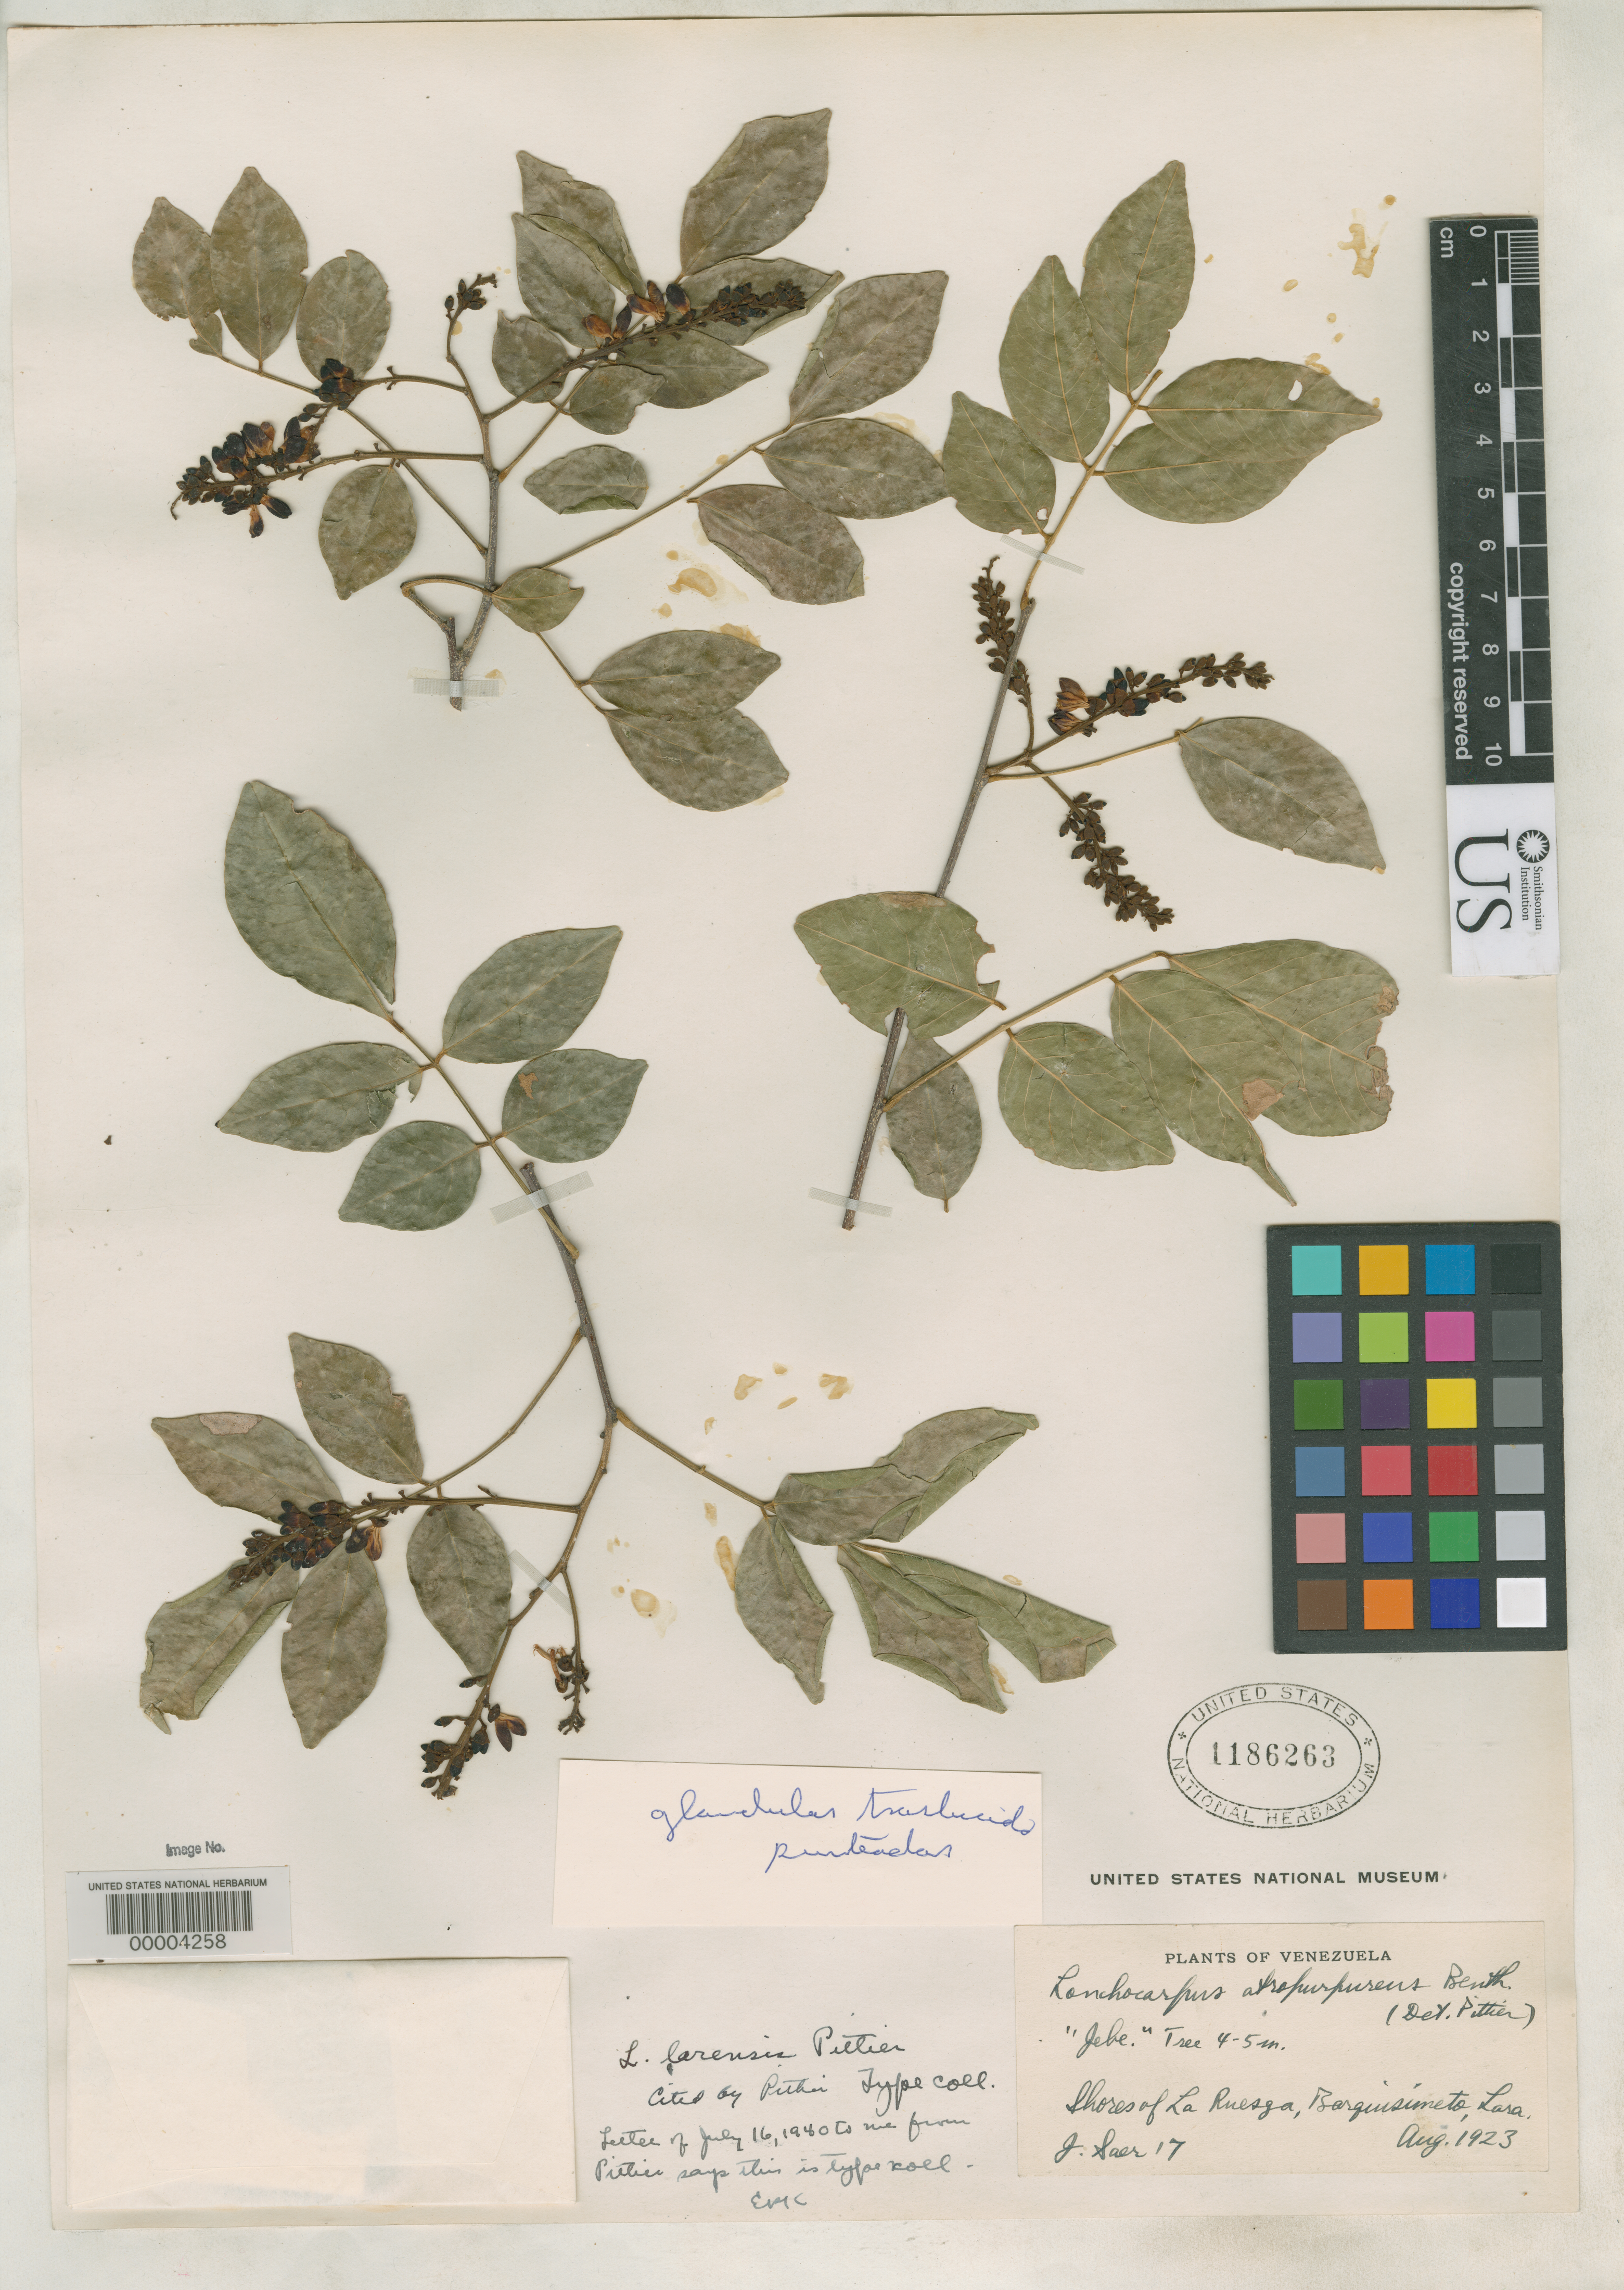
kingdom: Plantae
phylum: Tracheophyta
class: Magnoliopsida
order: Fabales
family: Fabaceae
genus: Lonchocarpus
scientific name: Lonchocarpus larensis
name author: Pittier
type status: Type Fragment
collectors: J. Saer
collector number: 17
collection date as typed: Aug 1923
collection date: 1923-08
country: Venezuela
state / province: Lara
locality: Shores of La Ruesza, Borquisimeto.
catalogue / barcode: US 1186263